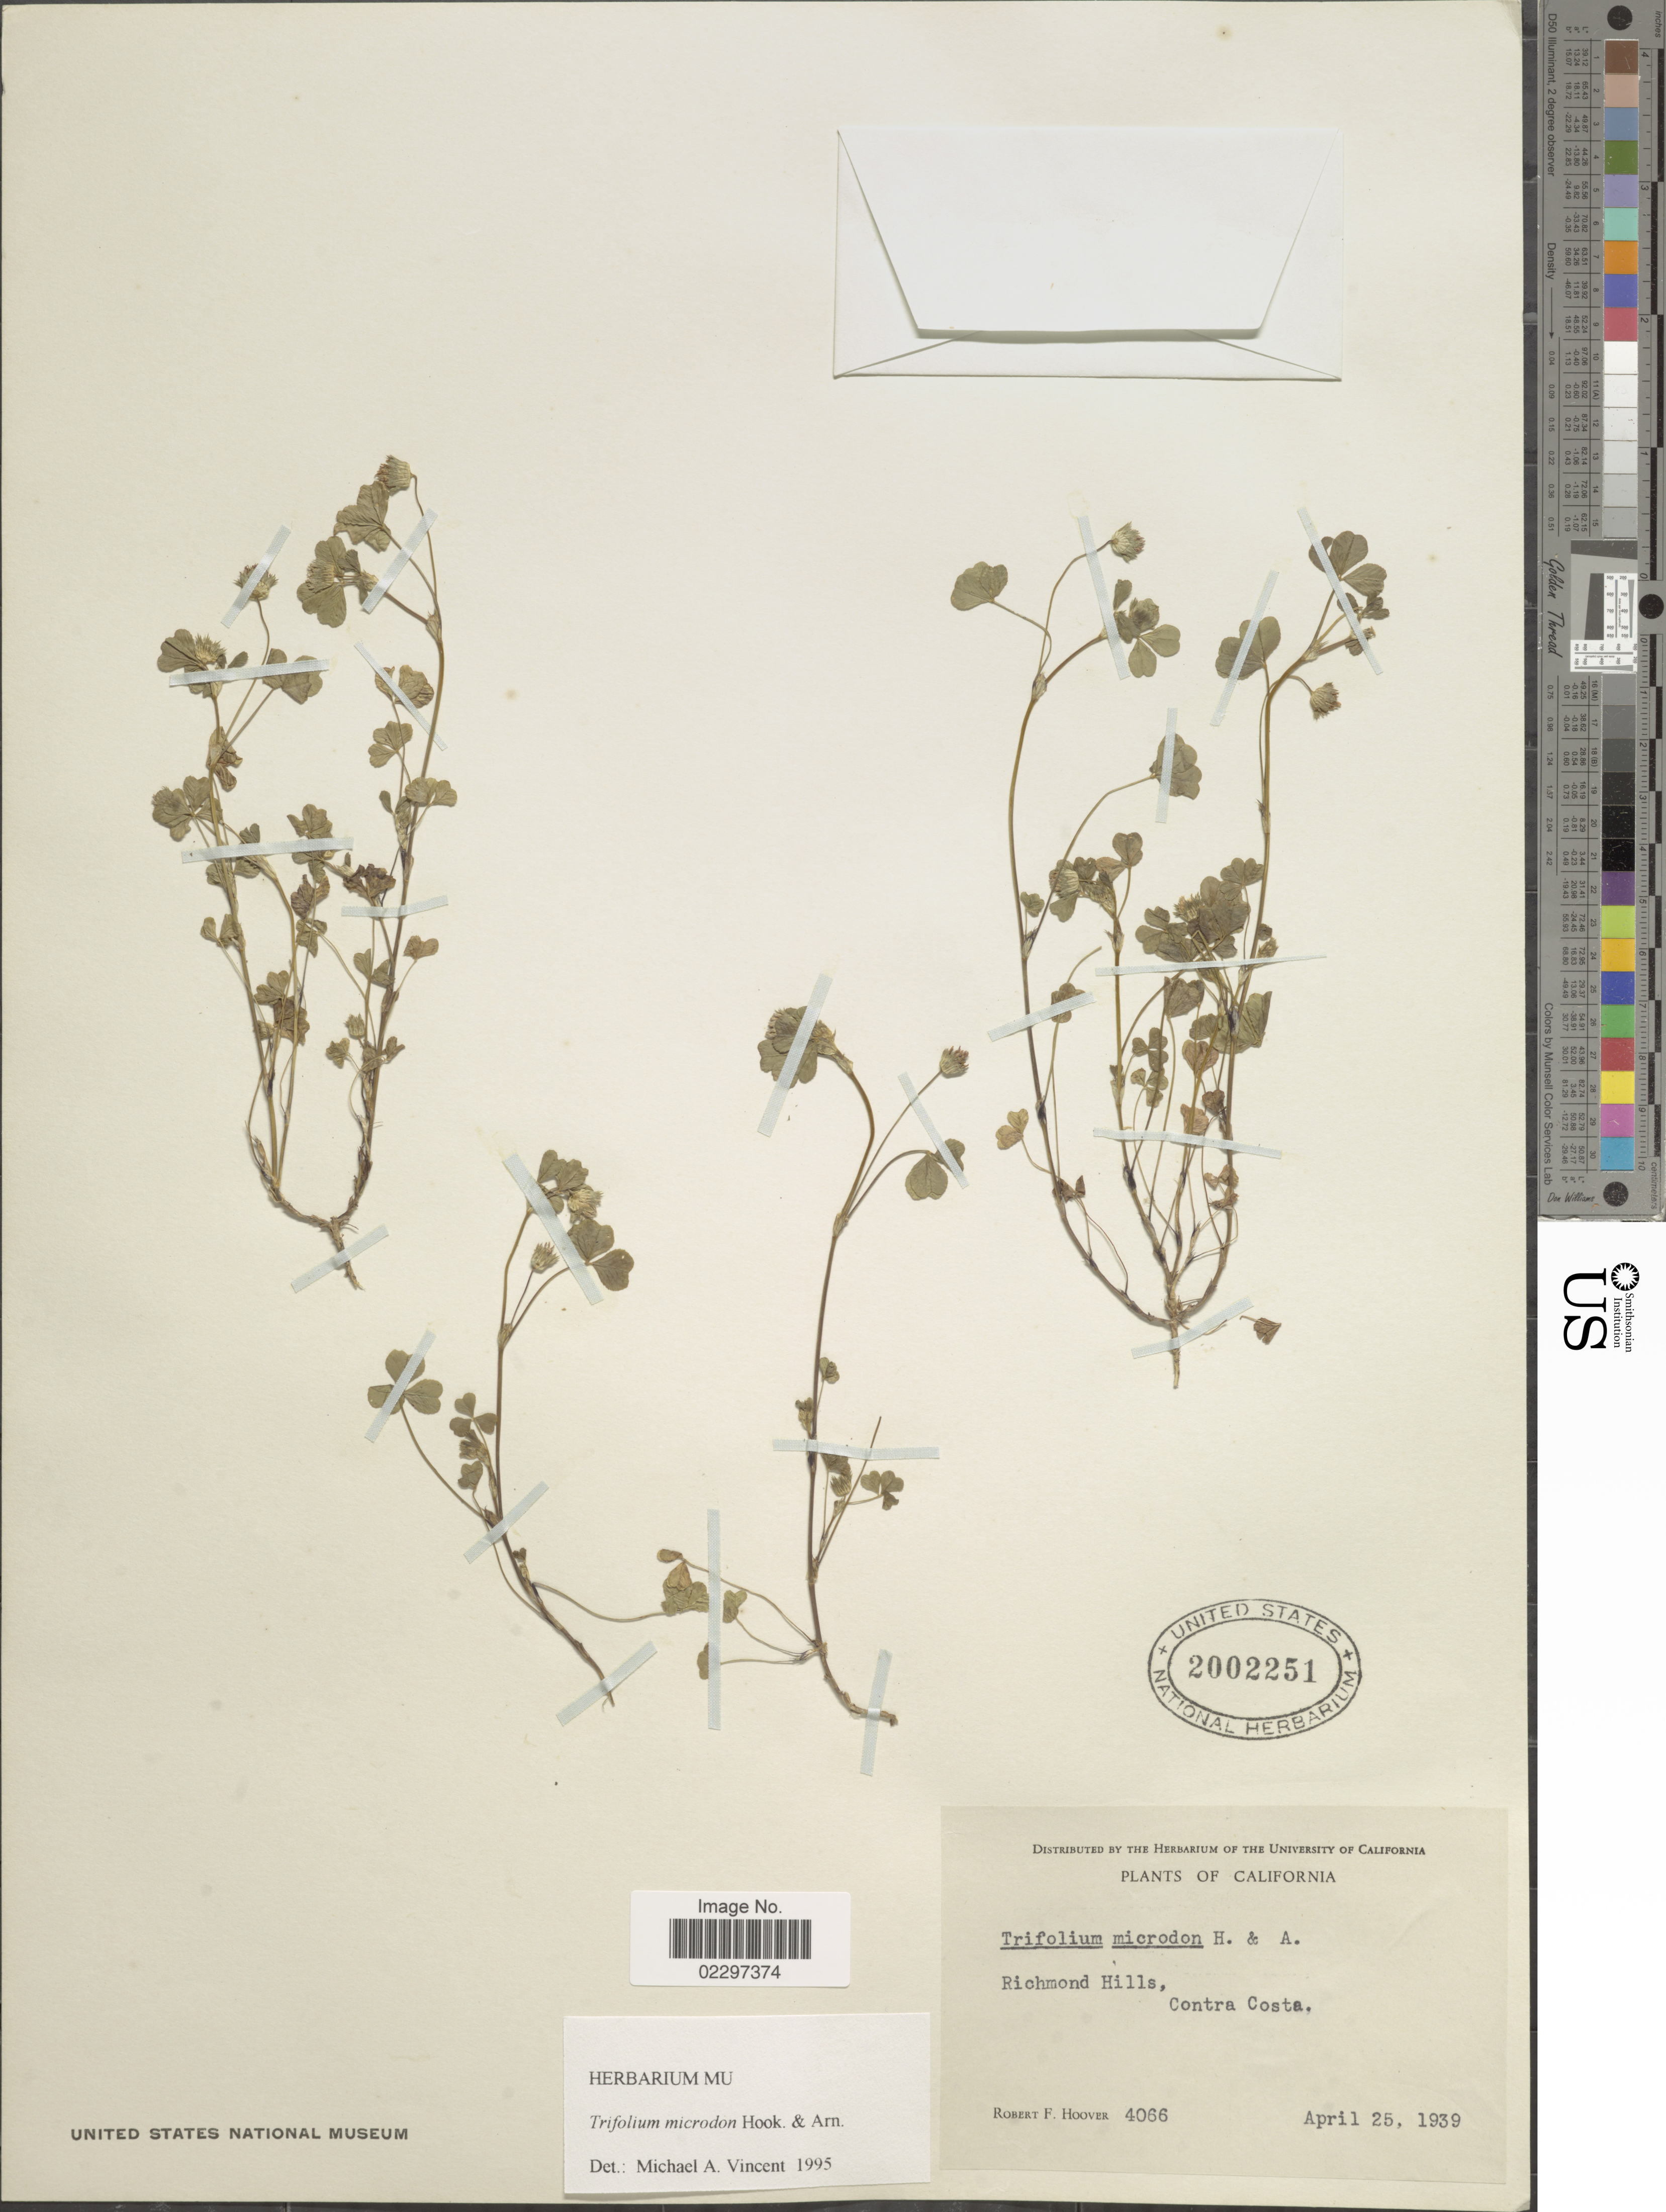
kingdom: Plantae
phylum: Tracheophyta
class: Magnoliopsida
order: Fabales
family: Fabaceae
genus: Trifolium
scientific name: Trifolium microdon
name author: Hook. & Arn.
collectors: R. F. Hoover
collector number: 4066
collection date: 1939-04-25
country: United States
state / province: California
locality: Richmond Hills, Contra Costa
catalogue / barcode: US 2002251